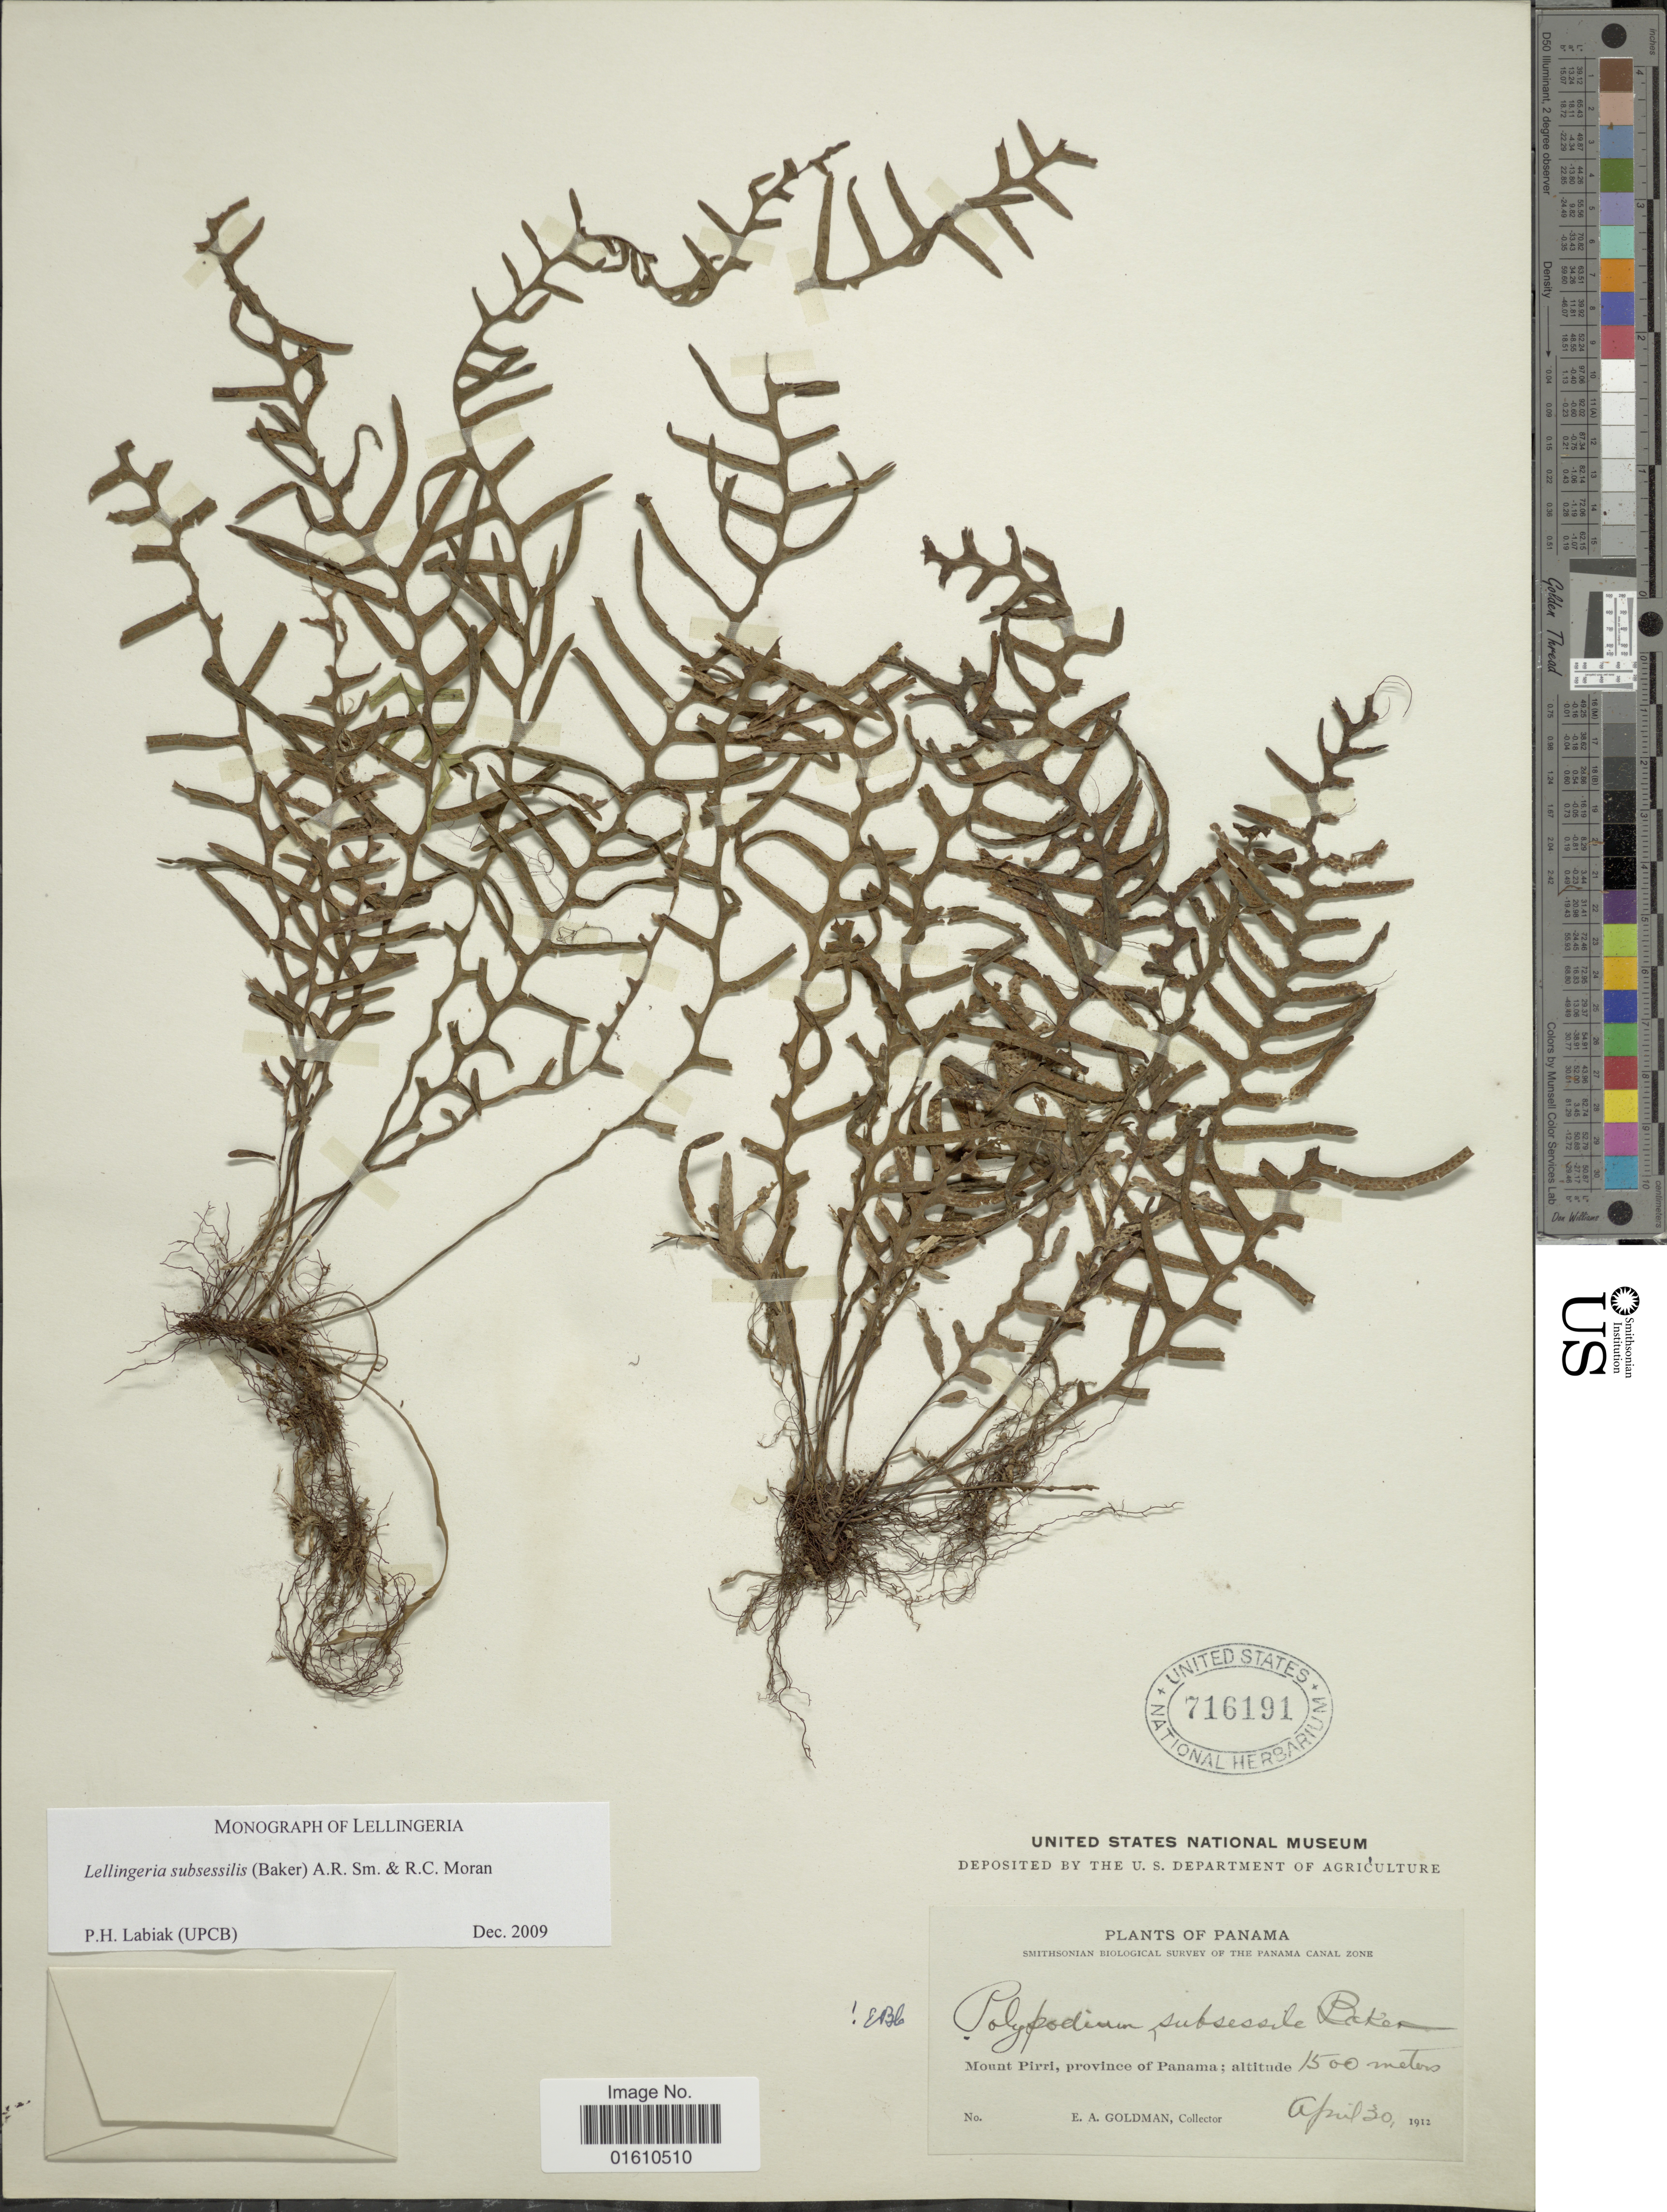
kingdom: Plantae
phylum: Tracheophyta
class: Polypodiopsida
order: Polypodiales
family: Polypodiaceae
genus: Lellingeria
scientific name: Lellingeria subsessilis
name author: (Baker) A.R. Sm. & R.C. Moran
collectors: E. A. Goldman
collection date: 1912-04-30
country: Panama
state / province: Panamá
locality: Mount Pirri, Province of Panama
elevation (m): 1500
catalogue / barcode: US 716191